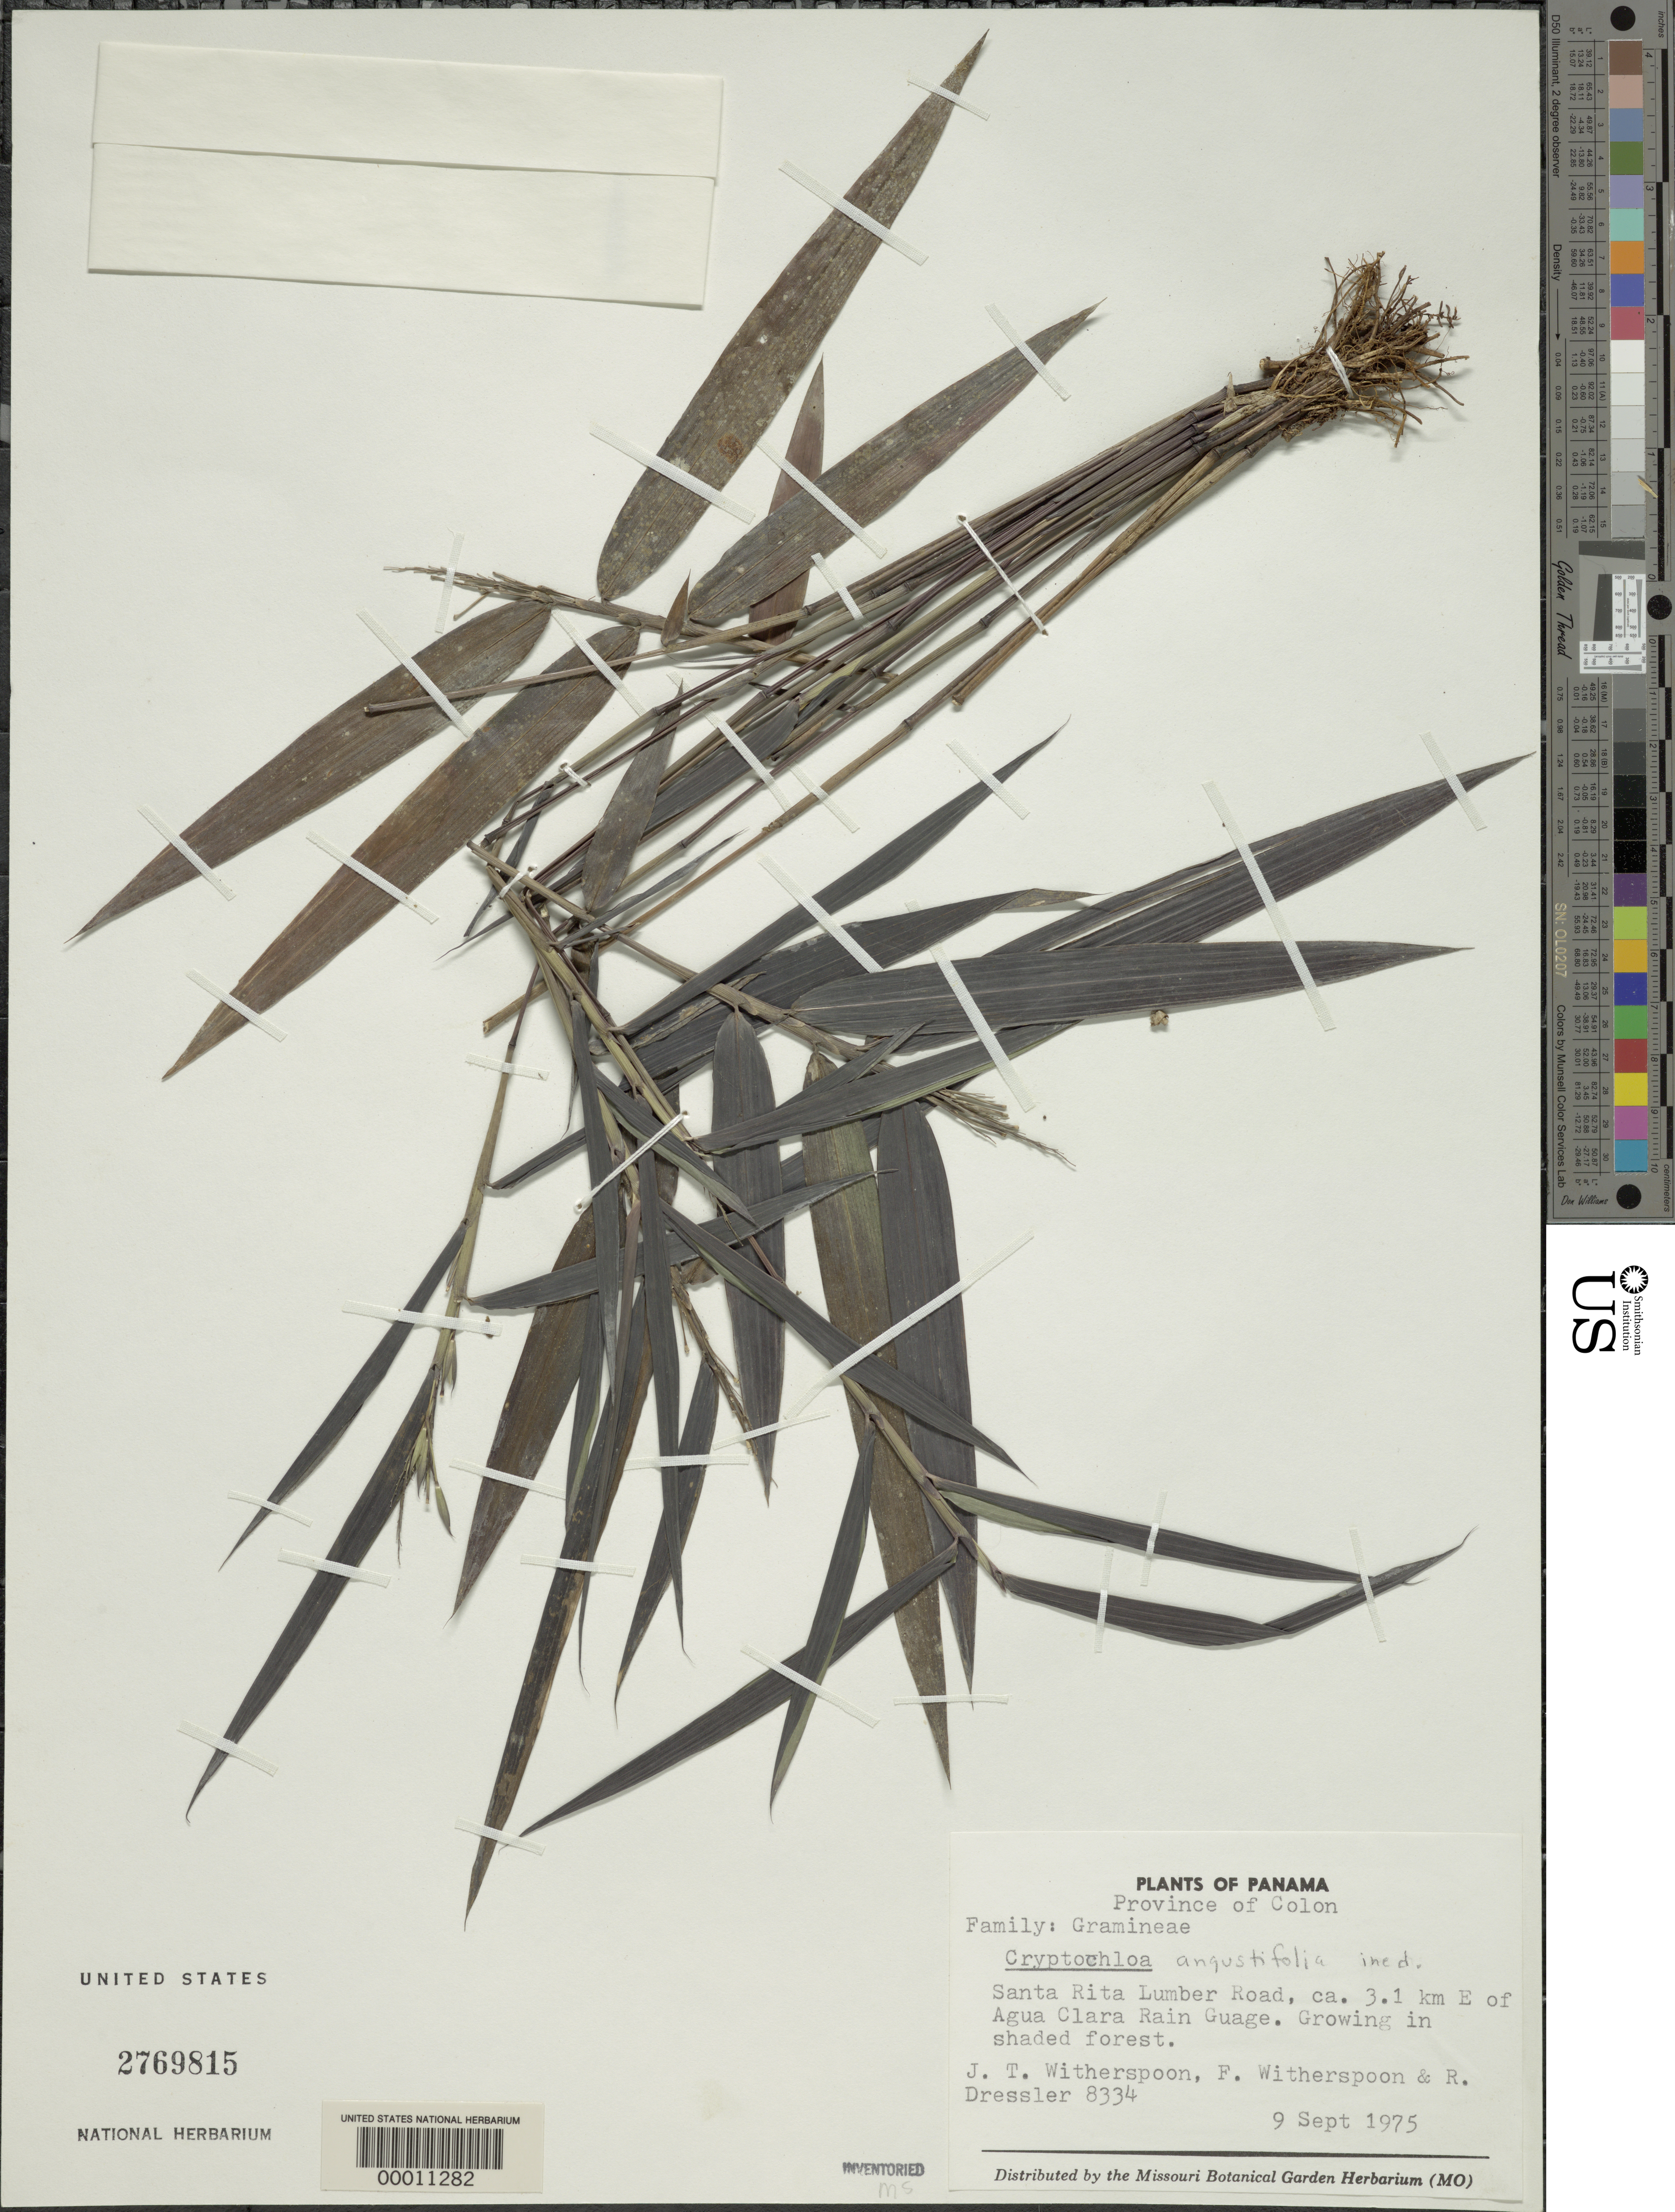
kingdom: Plantae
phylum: Tracheophyta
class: Liliopsida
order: Poales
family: Poaceae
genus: Cryptochloa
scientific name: Cryptochloa dressleri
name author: Soderstr.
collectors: J. Witherspoon, F. Witherspoon & R. Dressler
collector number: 8334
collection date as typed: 09 Sep 1975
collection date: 1975-09-09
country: Panama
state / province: Colón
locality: Agua Clara rain gauge, Santa Rita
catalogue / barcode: US 2769815